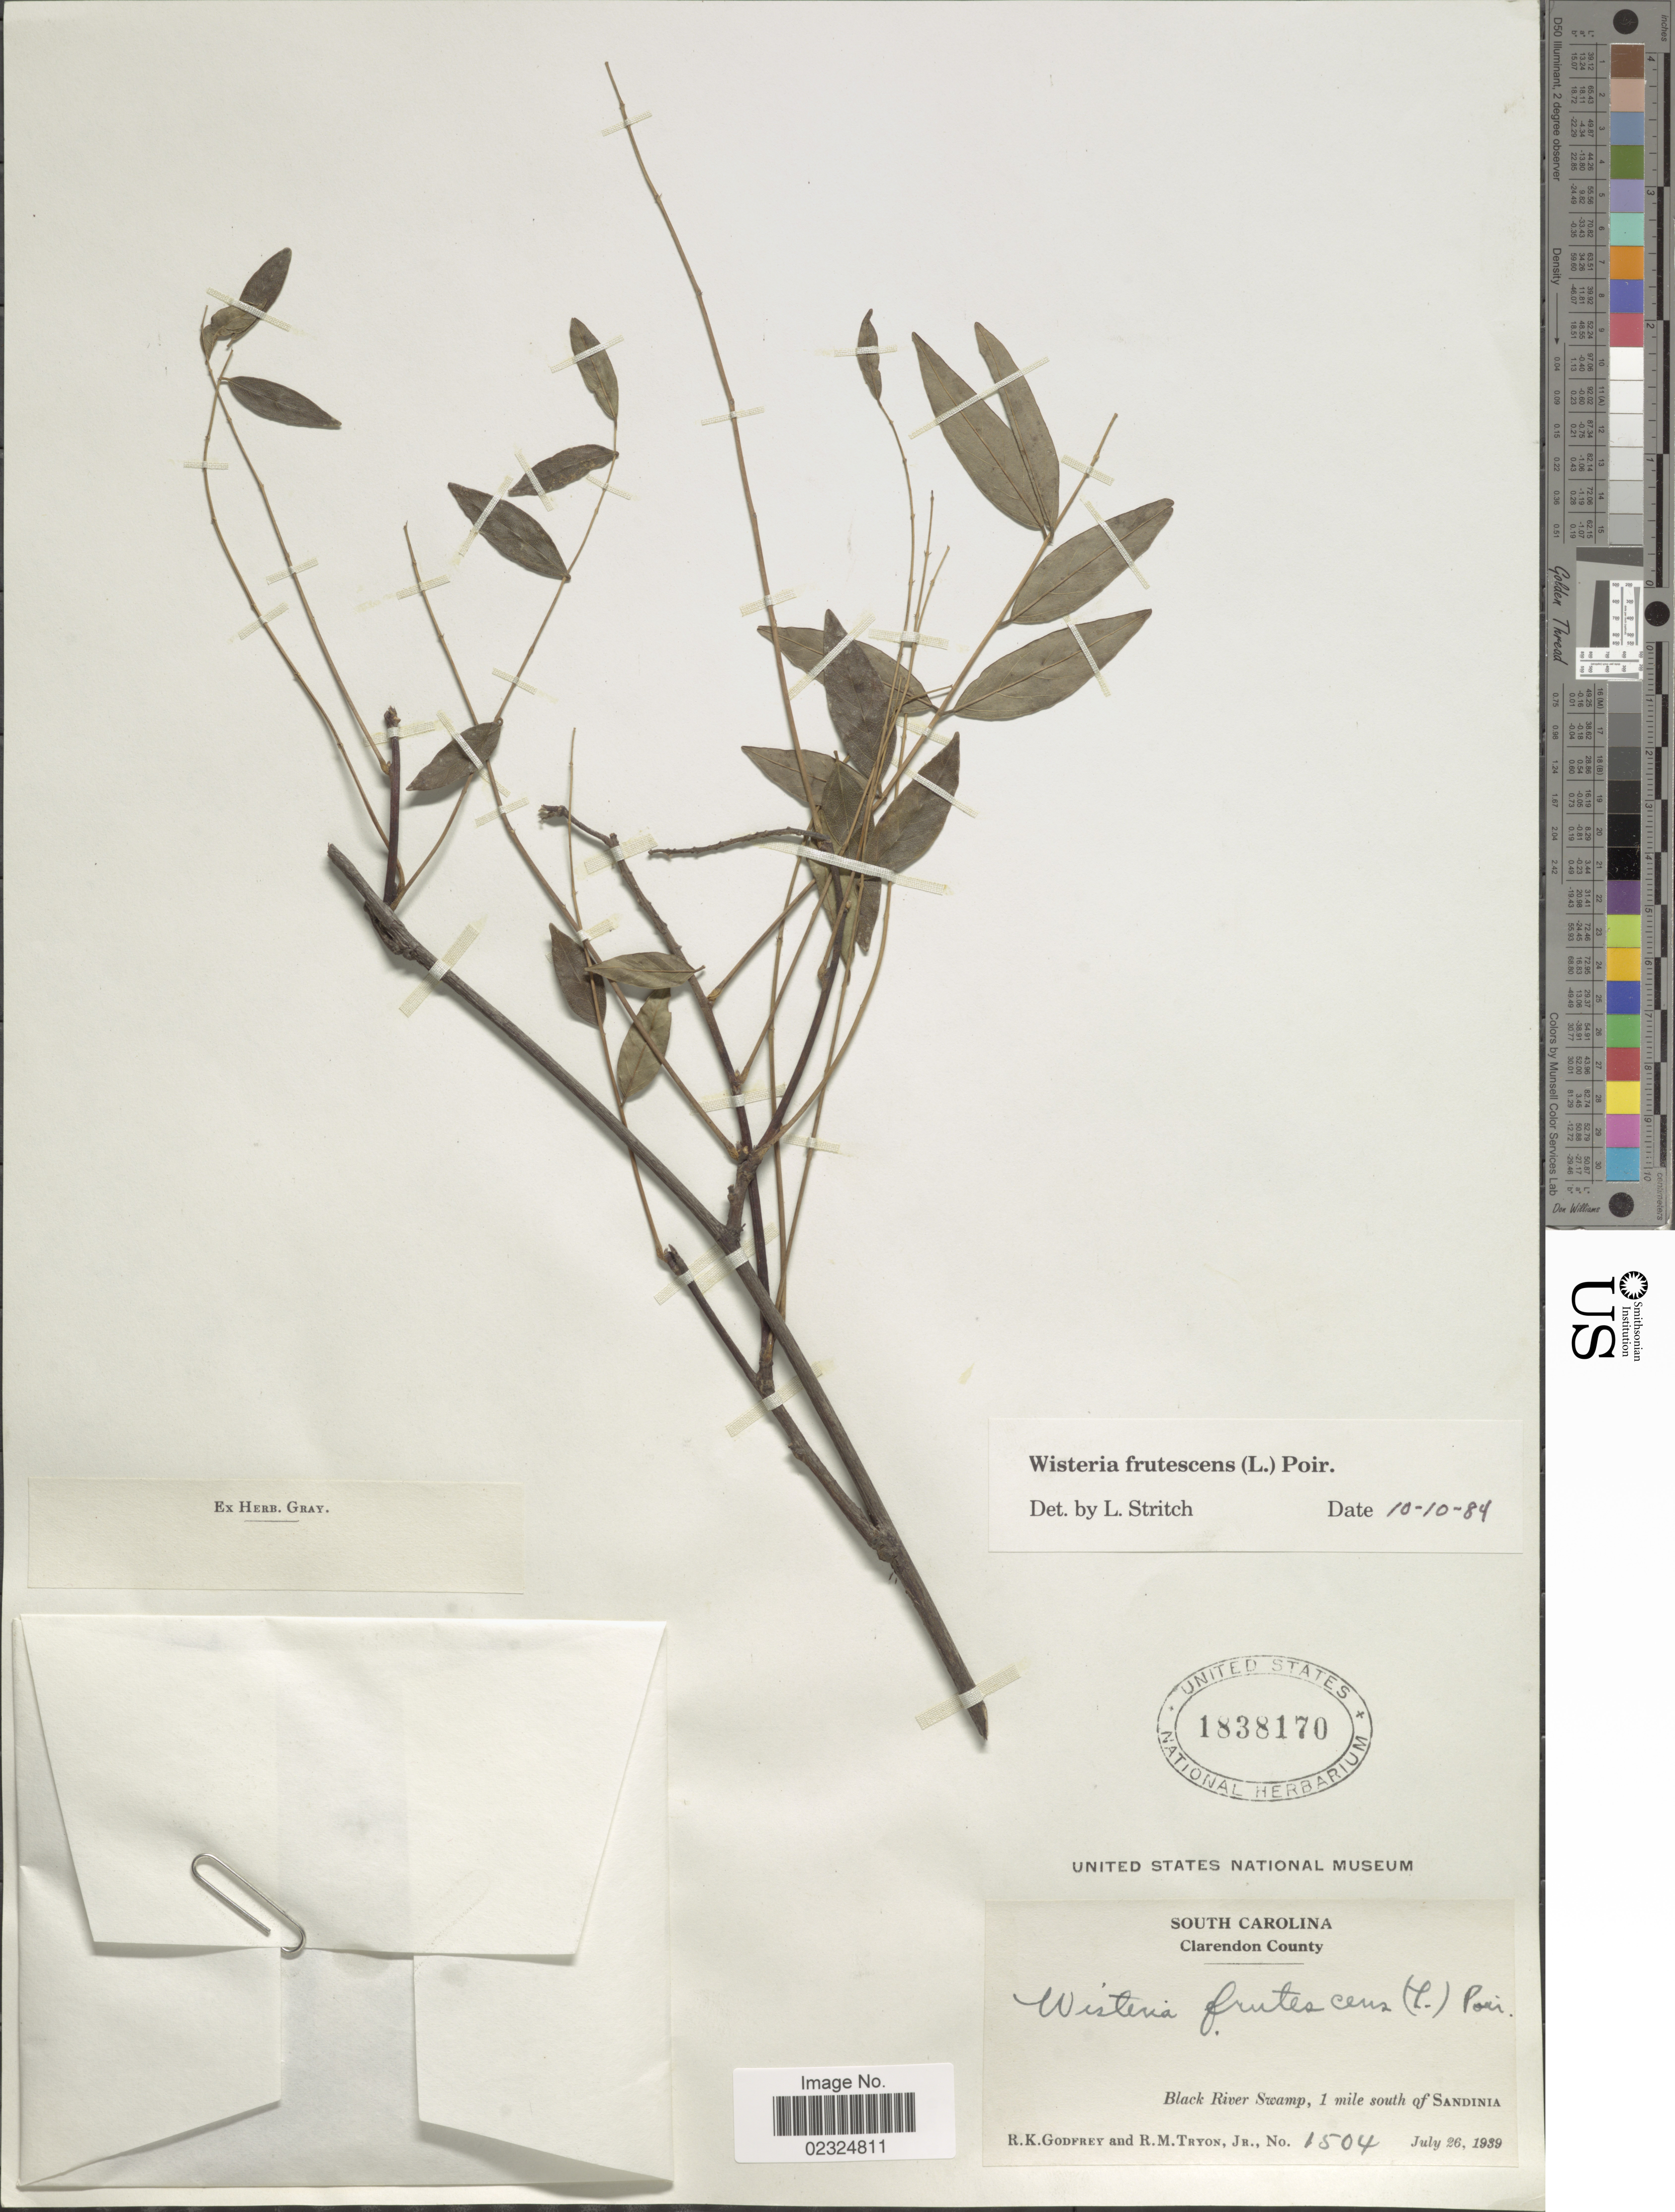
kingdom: Plantae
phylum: Tracheophyta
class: Magnoliopsida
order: Fabales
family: Fabaceae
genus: Wisteria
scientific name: Wisteria frutescens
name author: (L.) Poir.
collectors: R. K. Godfrey & R. M. Tryon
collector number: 1504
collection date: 1939-07-26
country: United States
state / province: South Carolina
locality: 1 mile south of Sandinia, Clarendon County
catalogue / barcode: US 1838170